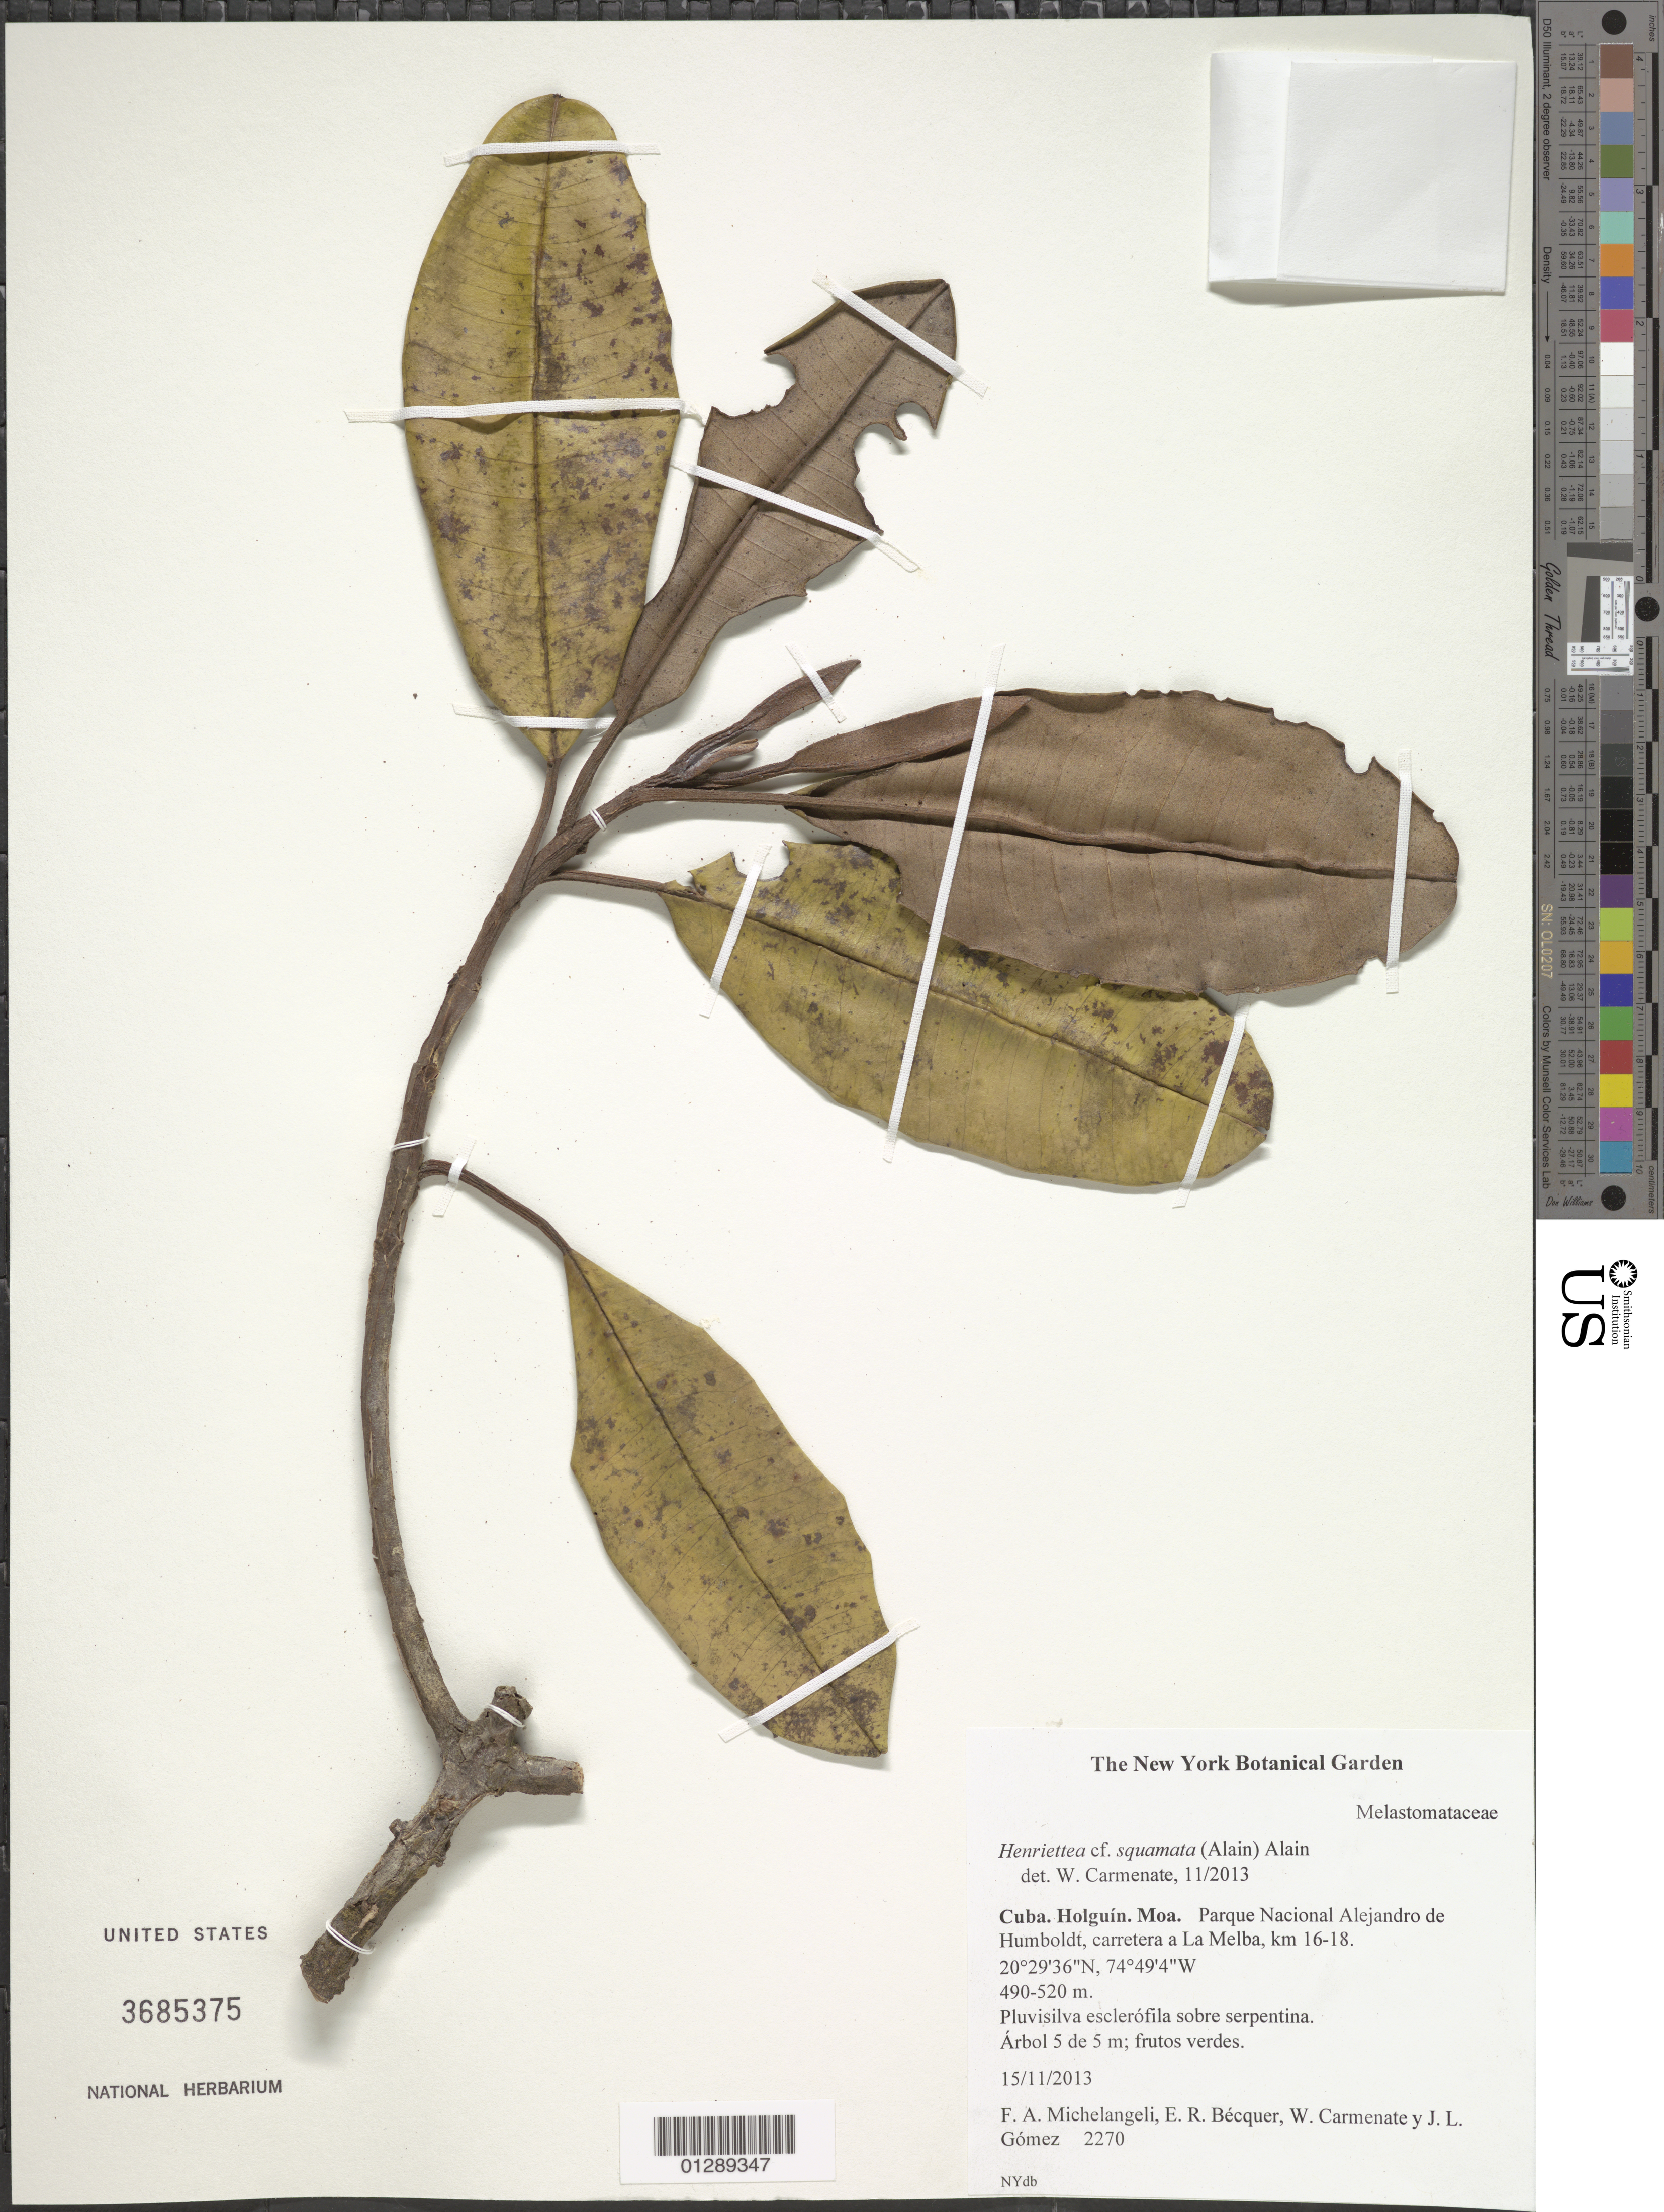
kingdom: Plantae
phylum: Tracheophyta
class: Magnoliopsida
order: Myrtales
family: Melastomataceae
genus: Henriettea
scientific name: Henriettea squamata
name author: (Alain) Alain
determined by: Carmenate, W.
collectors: F. A. Michelangeli, E. R. Bécquer Granados, W. Carmenate & J. Gomez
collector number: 2270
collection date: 2013-11-15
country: Cuba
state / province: Holguin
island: Cuba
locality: Moa. Parque Nacional Alejandro de Humboldt, carretera a La Melba, km 16-18..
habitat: Pluvisilva esclerófila sobre serpentina.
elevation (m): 490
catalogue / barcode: US 3685375